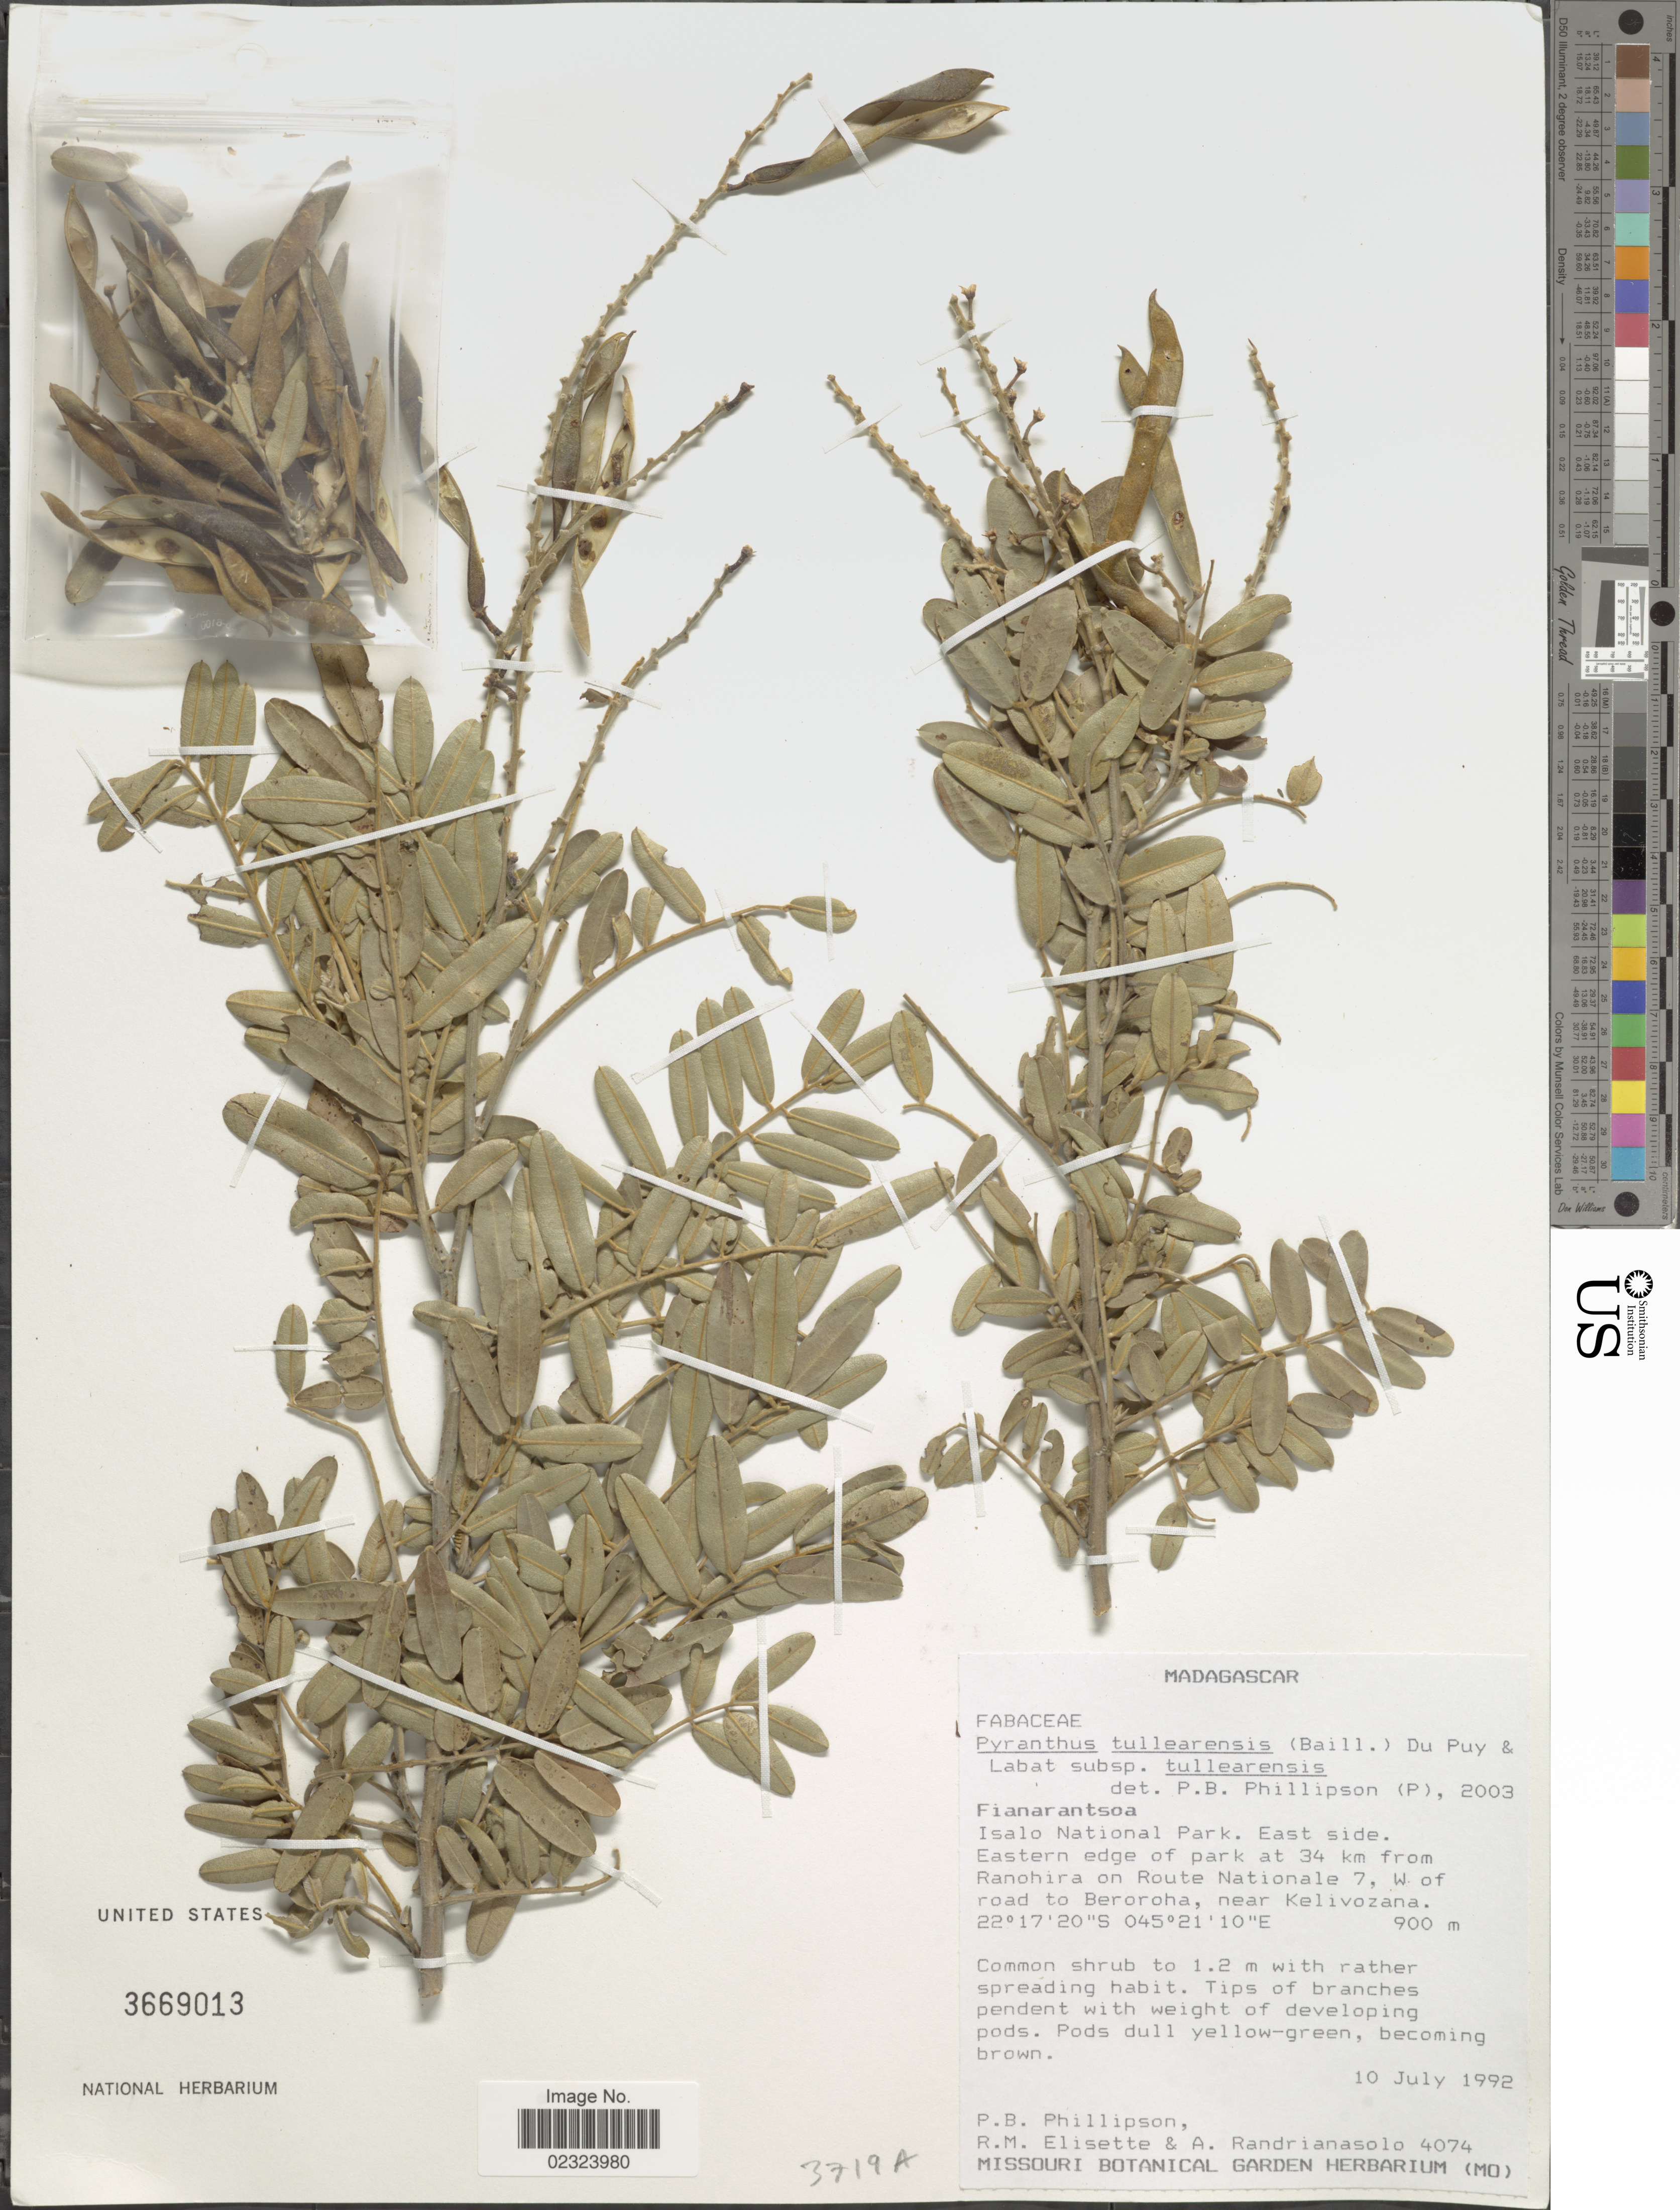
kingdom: Plantae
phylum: Tracheophyta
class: Magnoliopsida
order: Fabales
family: Fabaceae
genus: Pyranthus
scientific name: Pyranthus tullearensis subsp. tullearensis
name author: (Baill.) Du Puy & Labat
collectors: P. B. Phillipson, M. Rahelivololona & A. Randrianasolo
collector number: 4074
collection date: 1992-07-10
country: Madagascar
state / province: Ihorombe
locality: Isalo National Park. East side. Eastern edge of park at 34 km from Ranohira on Route National 7, W of road to Beroroha, near Kelivozana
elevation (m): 900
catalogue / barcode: US 3669013